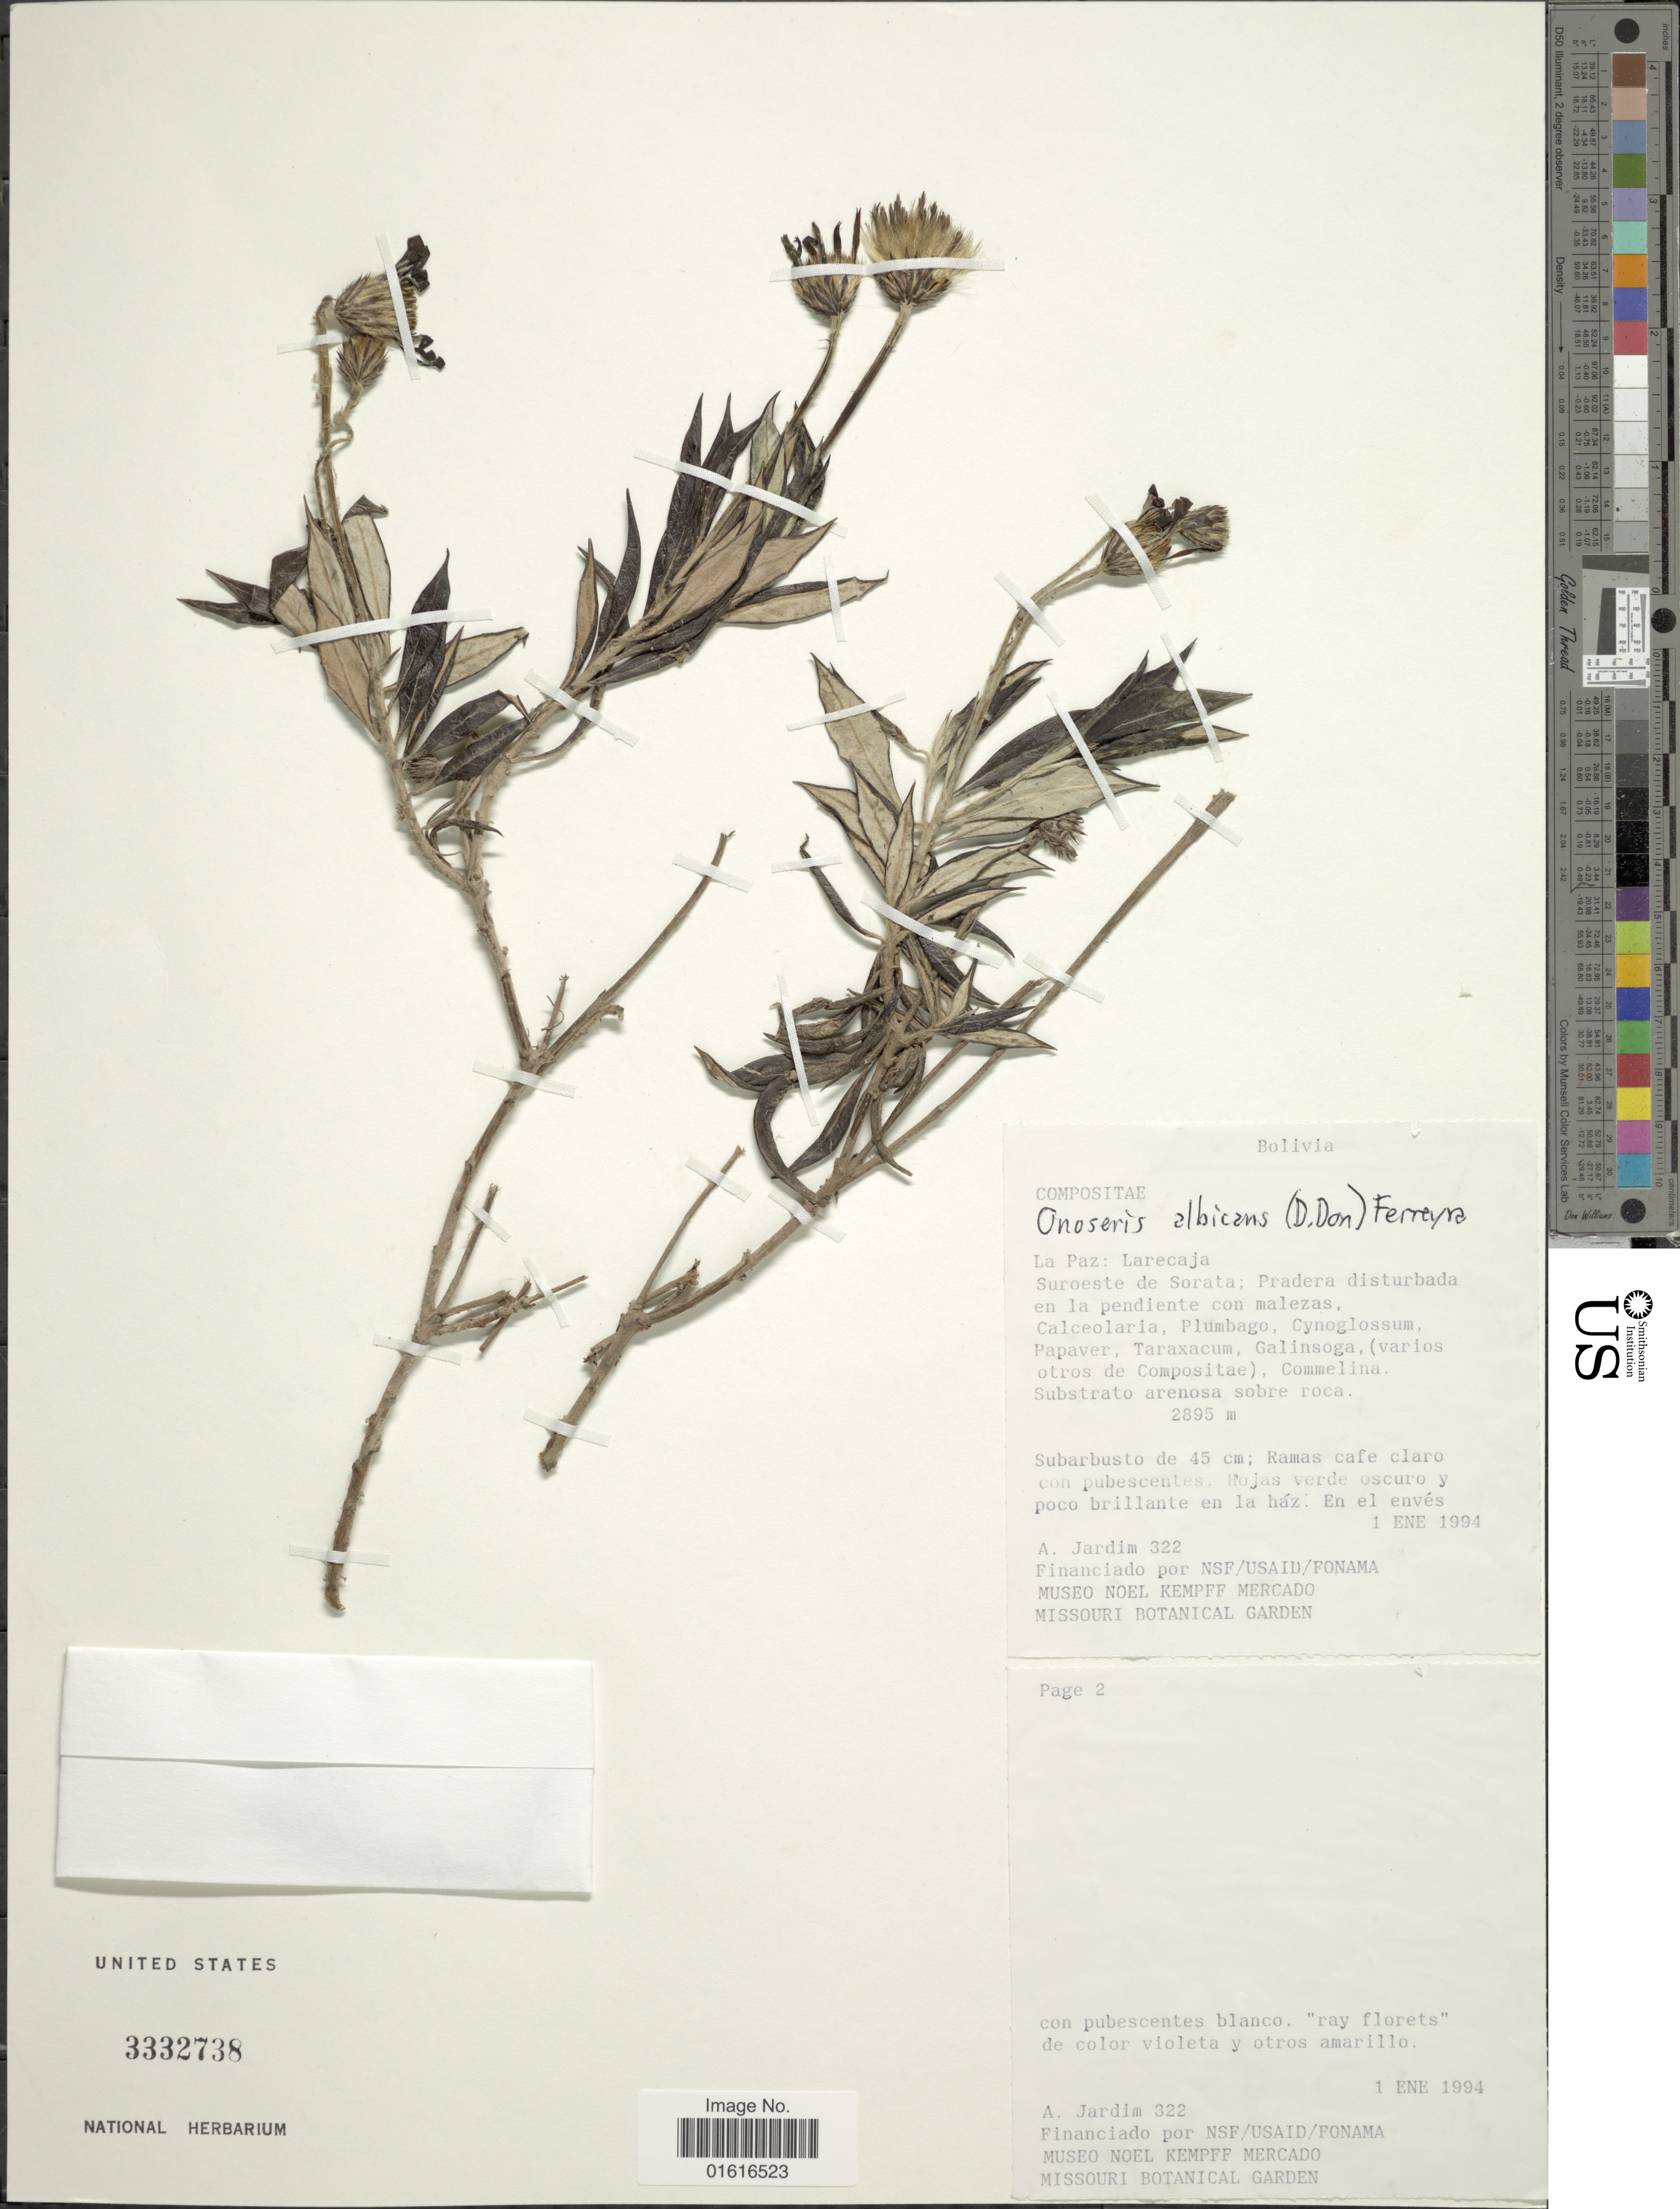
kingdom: Plantae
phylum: Tracheophyta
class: Magnoliopsida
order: Asterales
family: Asteraceae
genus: Onoseris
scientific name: Onoseris albicans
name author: (D. Don) Ferreyra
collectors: A. Jardim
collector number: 322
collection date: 1994-01-01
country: Bolivia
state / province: La Paz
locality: Larecaja, Suroeste de Sorata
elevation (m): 2895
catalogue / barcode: US 3332738